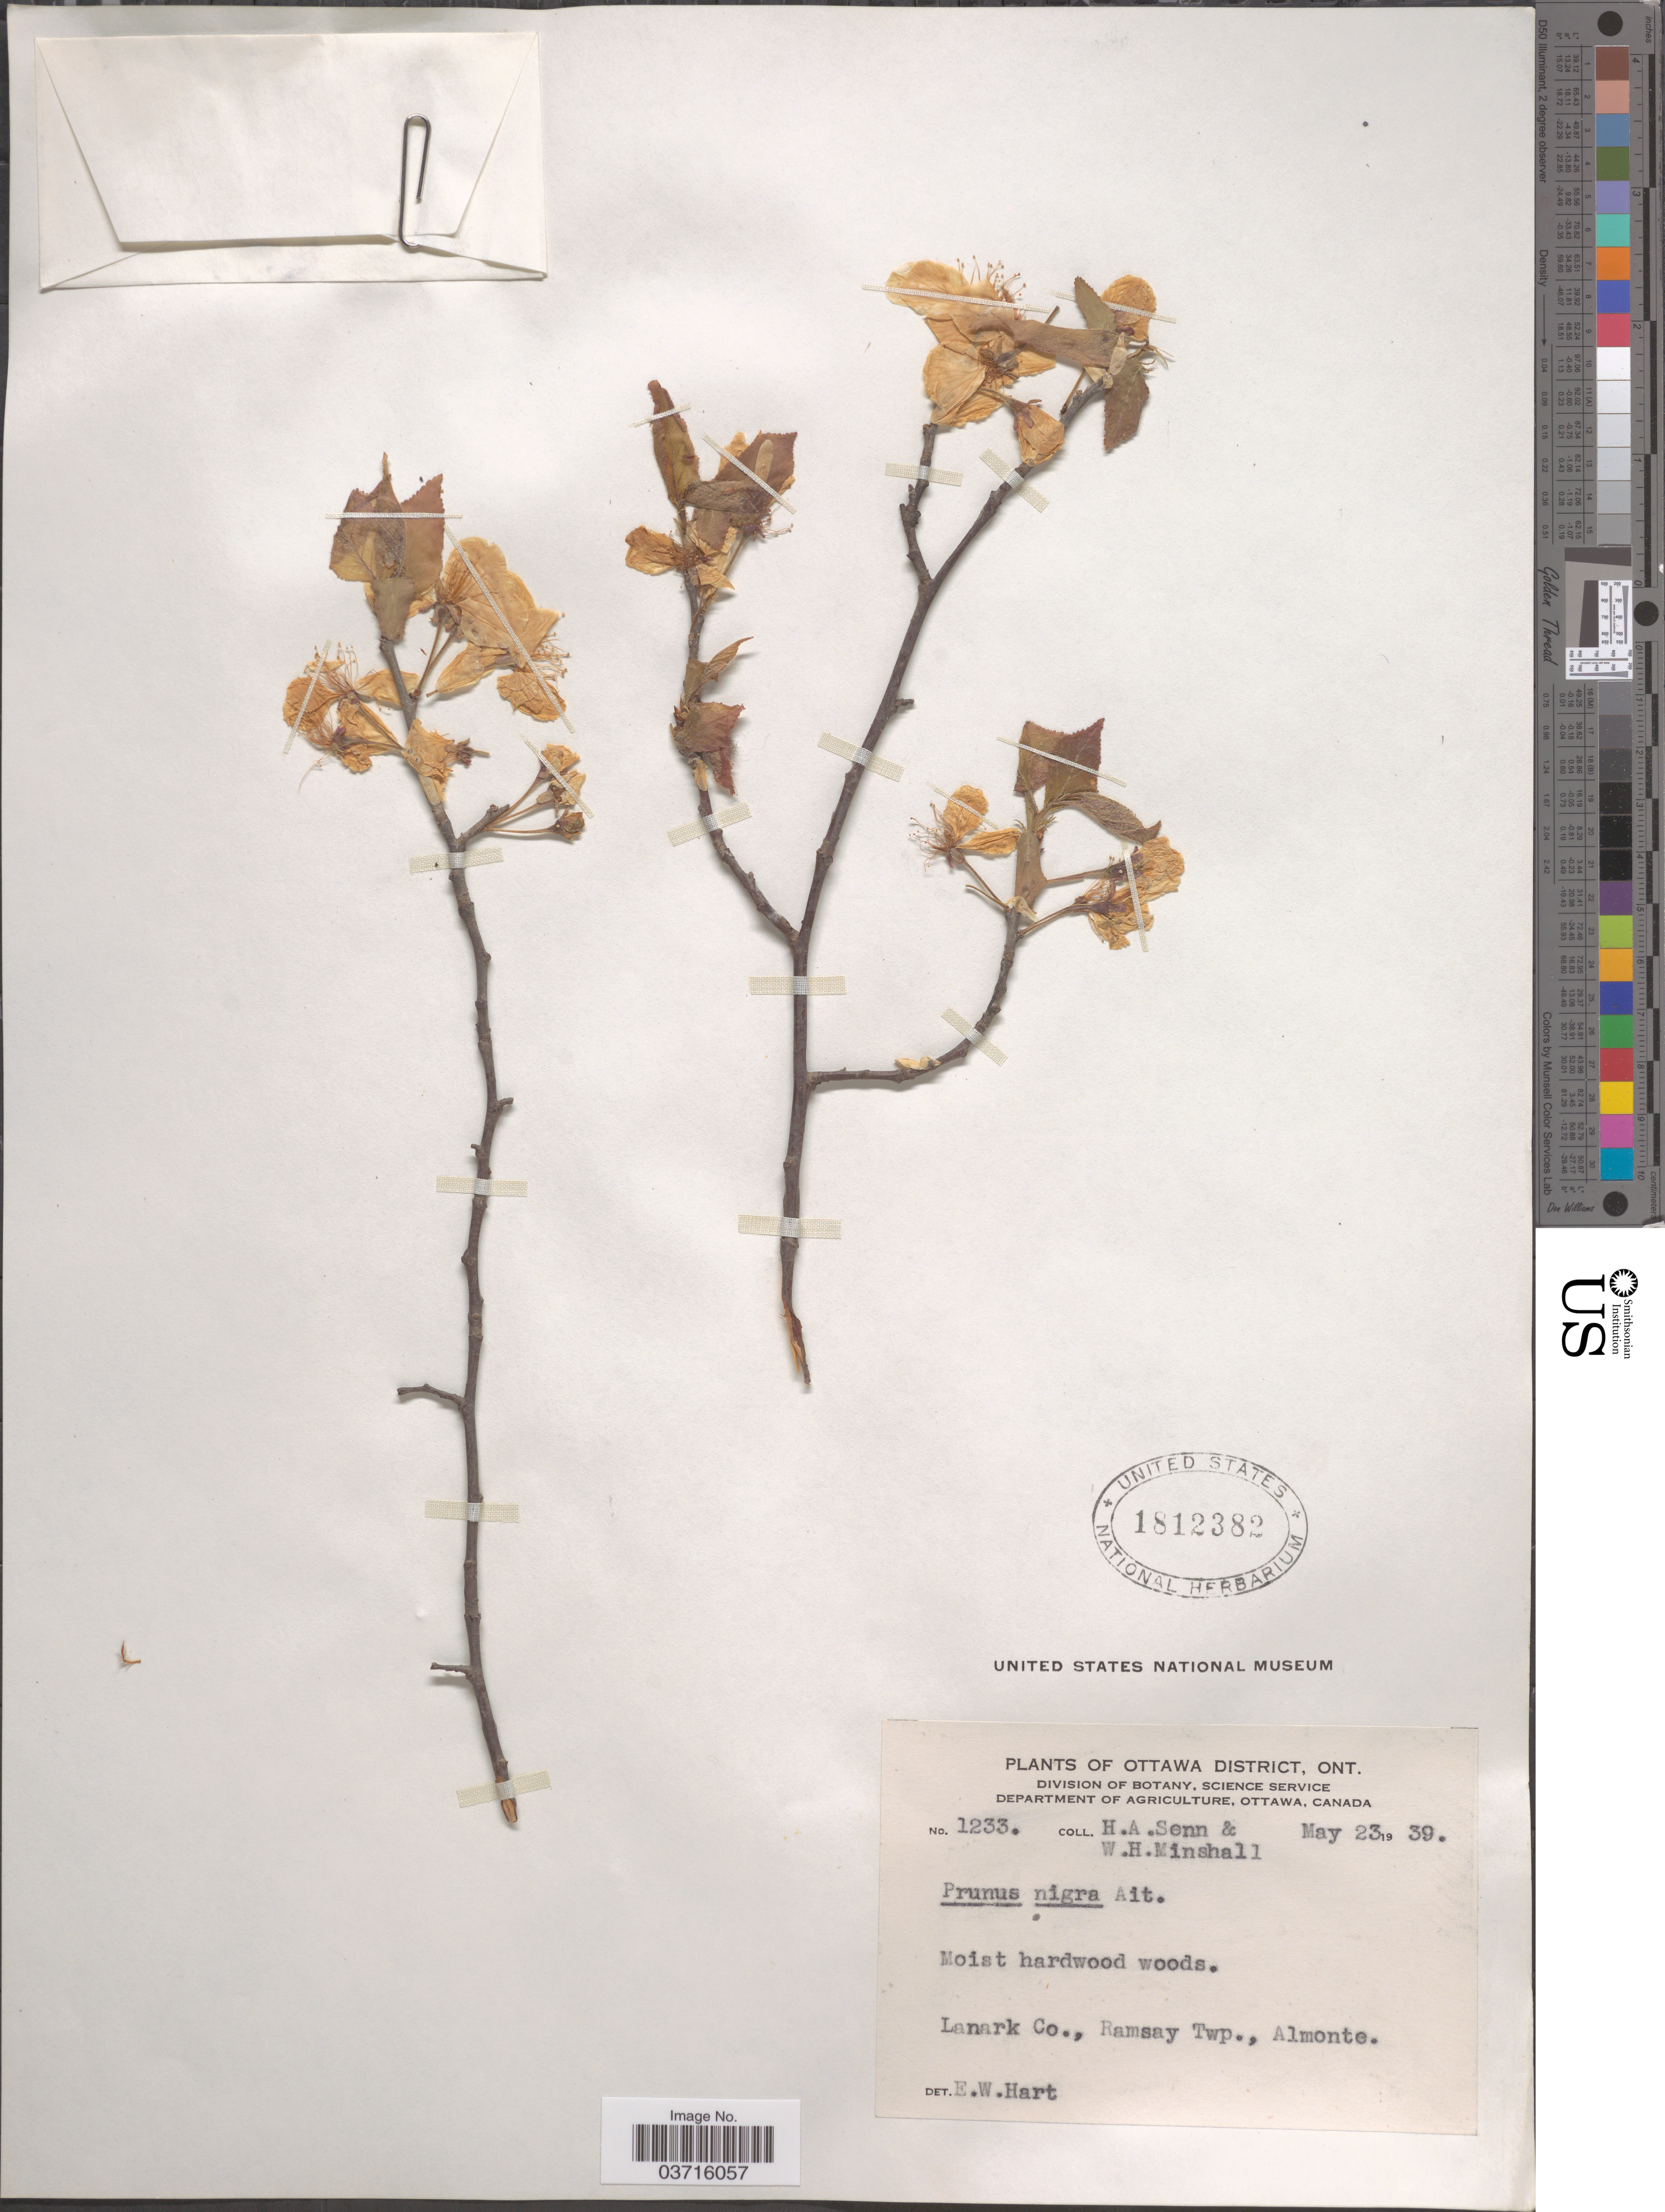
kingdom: Plantae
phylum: Tracheophyta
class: Magnoliopsida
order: Rosales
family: Rosaceae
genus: Prunus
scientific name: Prunus nigra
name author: Wight & Hedrick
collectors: H. Senn & W. Minshall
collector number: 1233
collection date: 1939-05-23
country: Canada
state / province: Ontario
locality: Ottawa District. Lanark Co., Ramsay Twp., Almonte.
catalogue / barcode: US 1812382